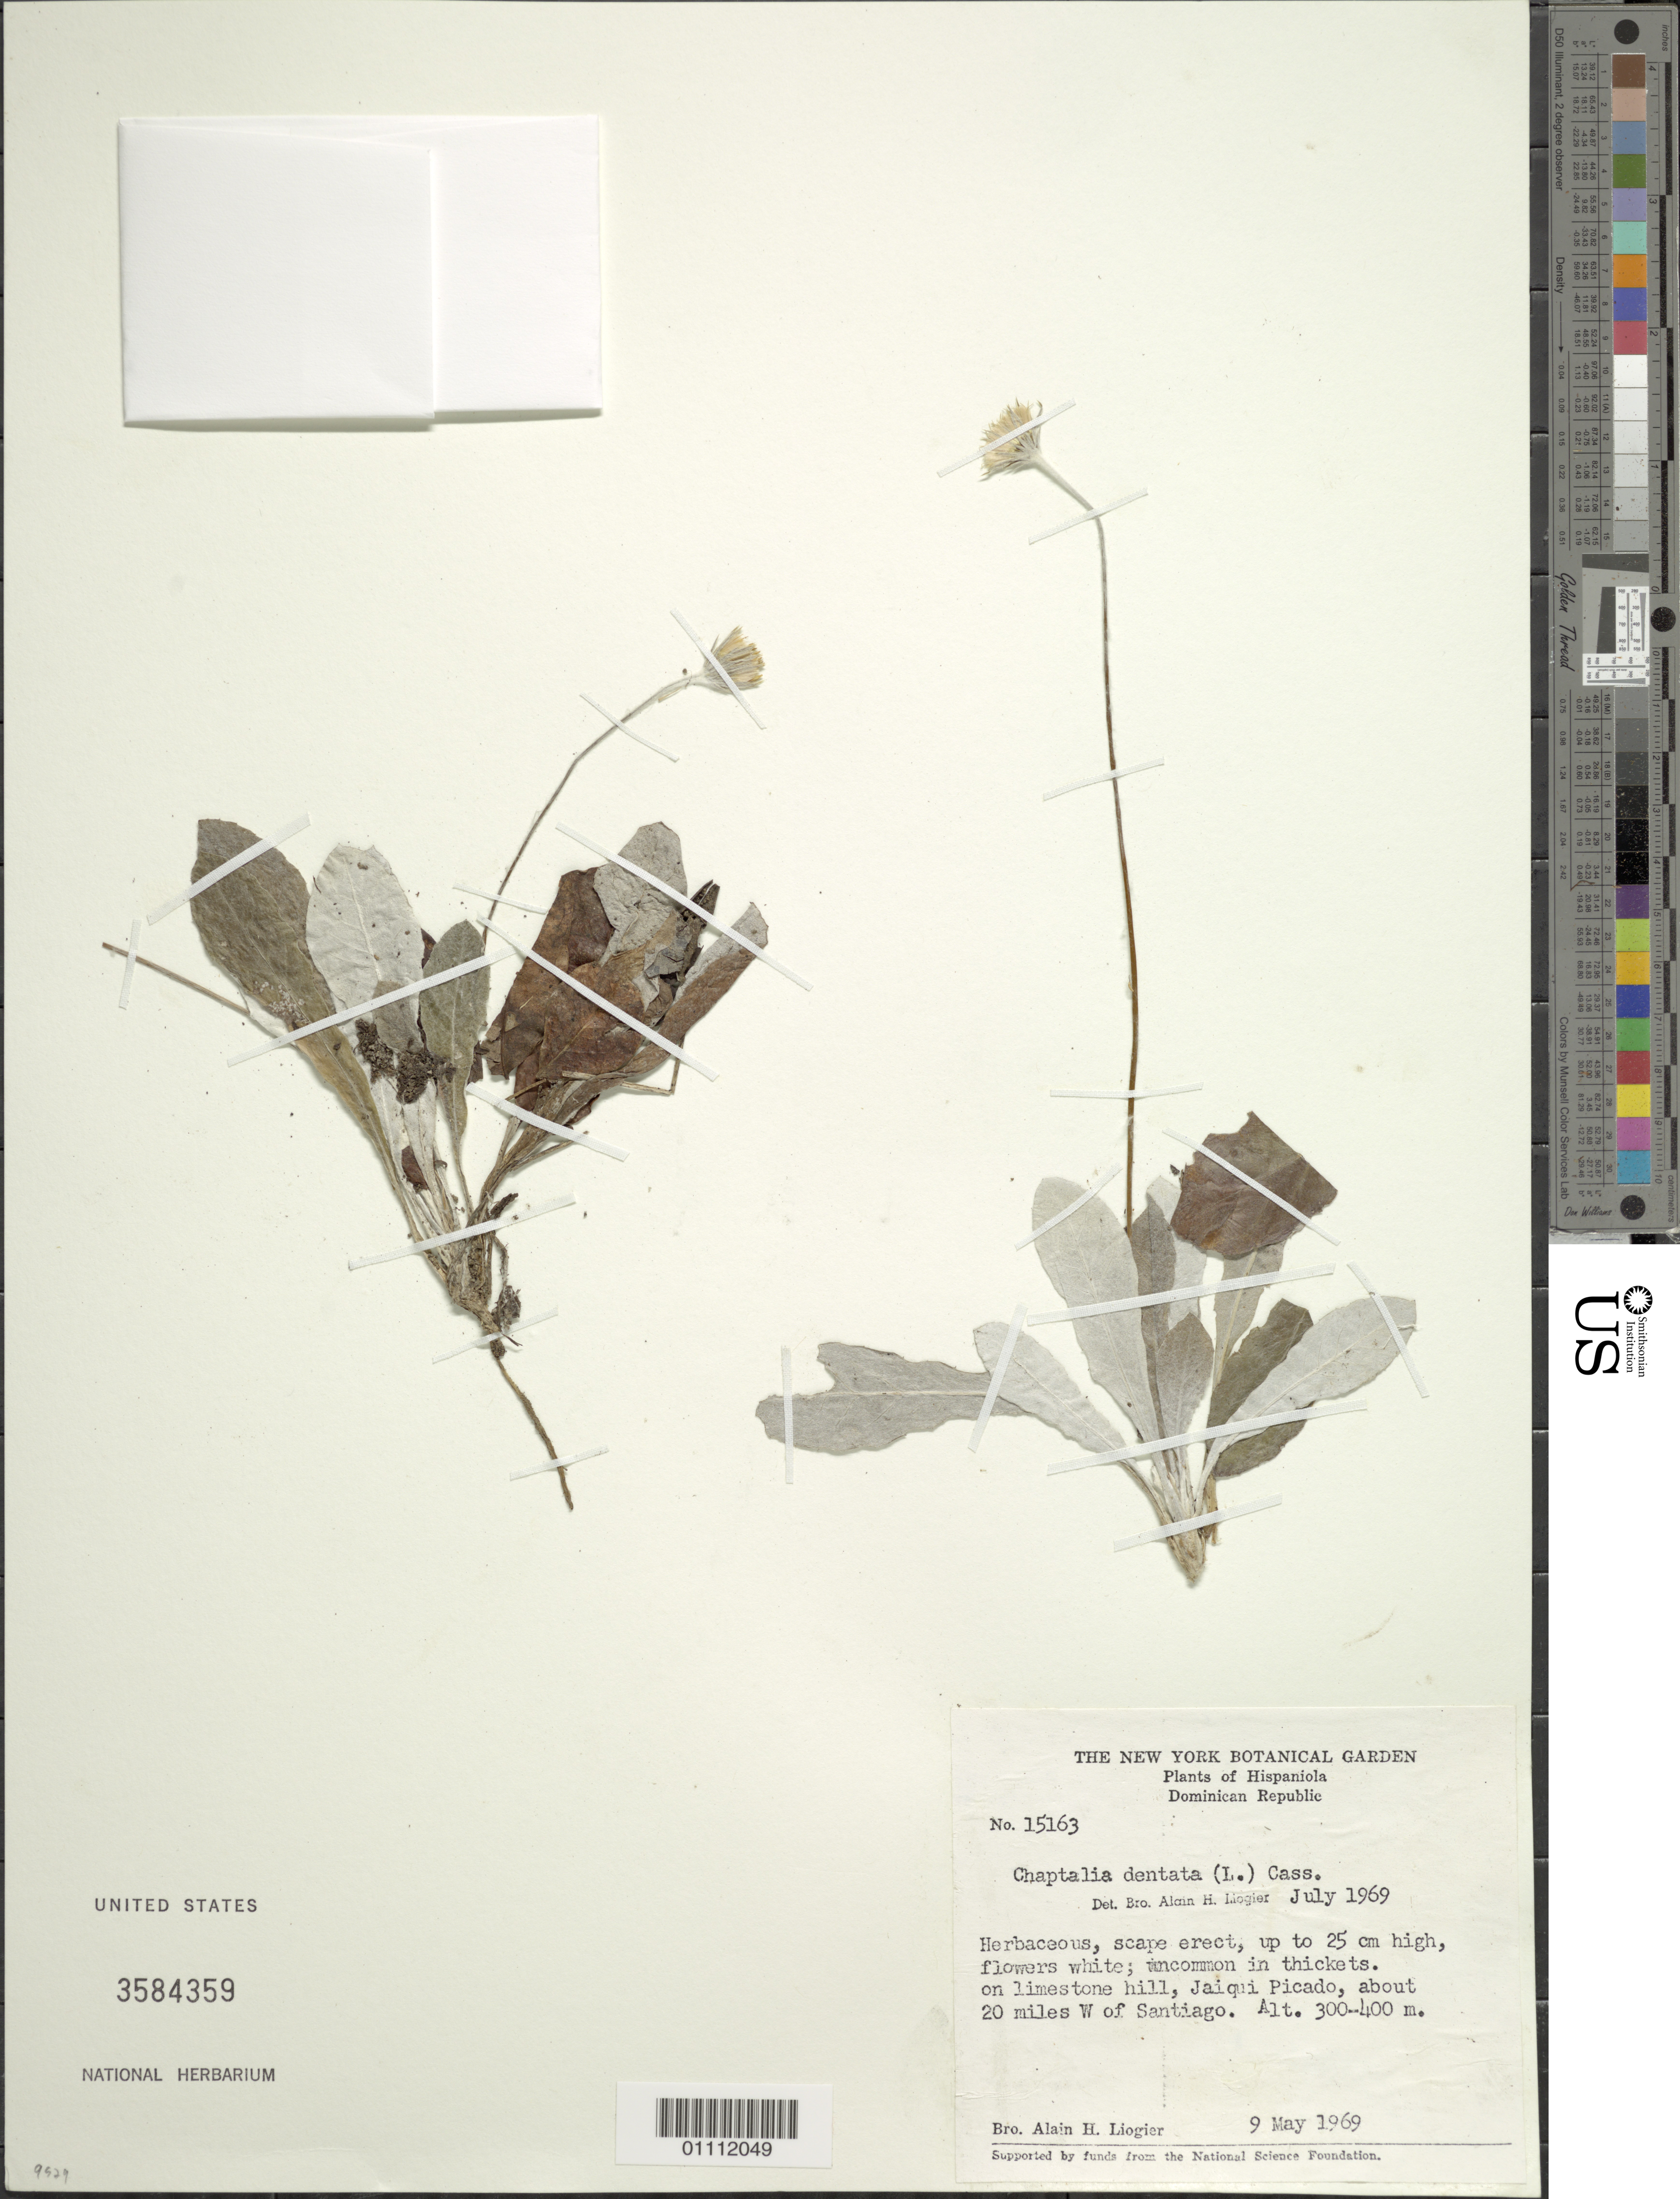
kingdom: Plantae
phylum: Tracheophyta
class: Magnoliopsida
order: Asterales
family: Asteraceae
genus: Chaptalia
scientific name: Chaptalia dentata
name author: (L.) Cass.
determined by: Liogier, Alain H.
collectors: A. H. Liogier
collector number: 15163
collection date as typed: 09 May 1969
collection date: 1969-05-09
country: Dominican Republic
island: Hispaniola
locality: Jaiqui Picado, about 20 miles W from Santiago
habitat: On limestone hills; uncommon in thickets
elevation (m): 300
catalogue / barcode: US 3584359